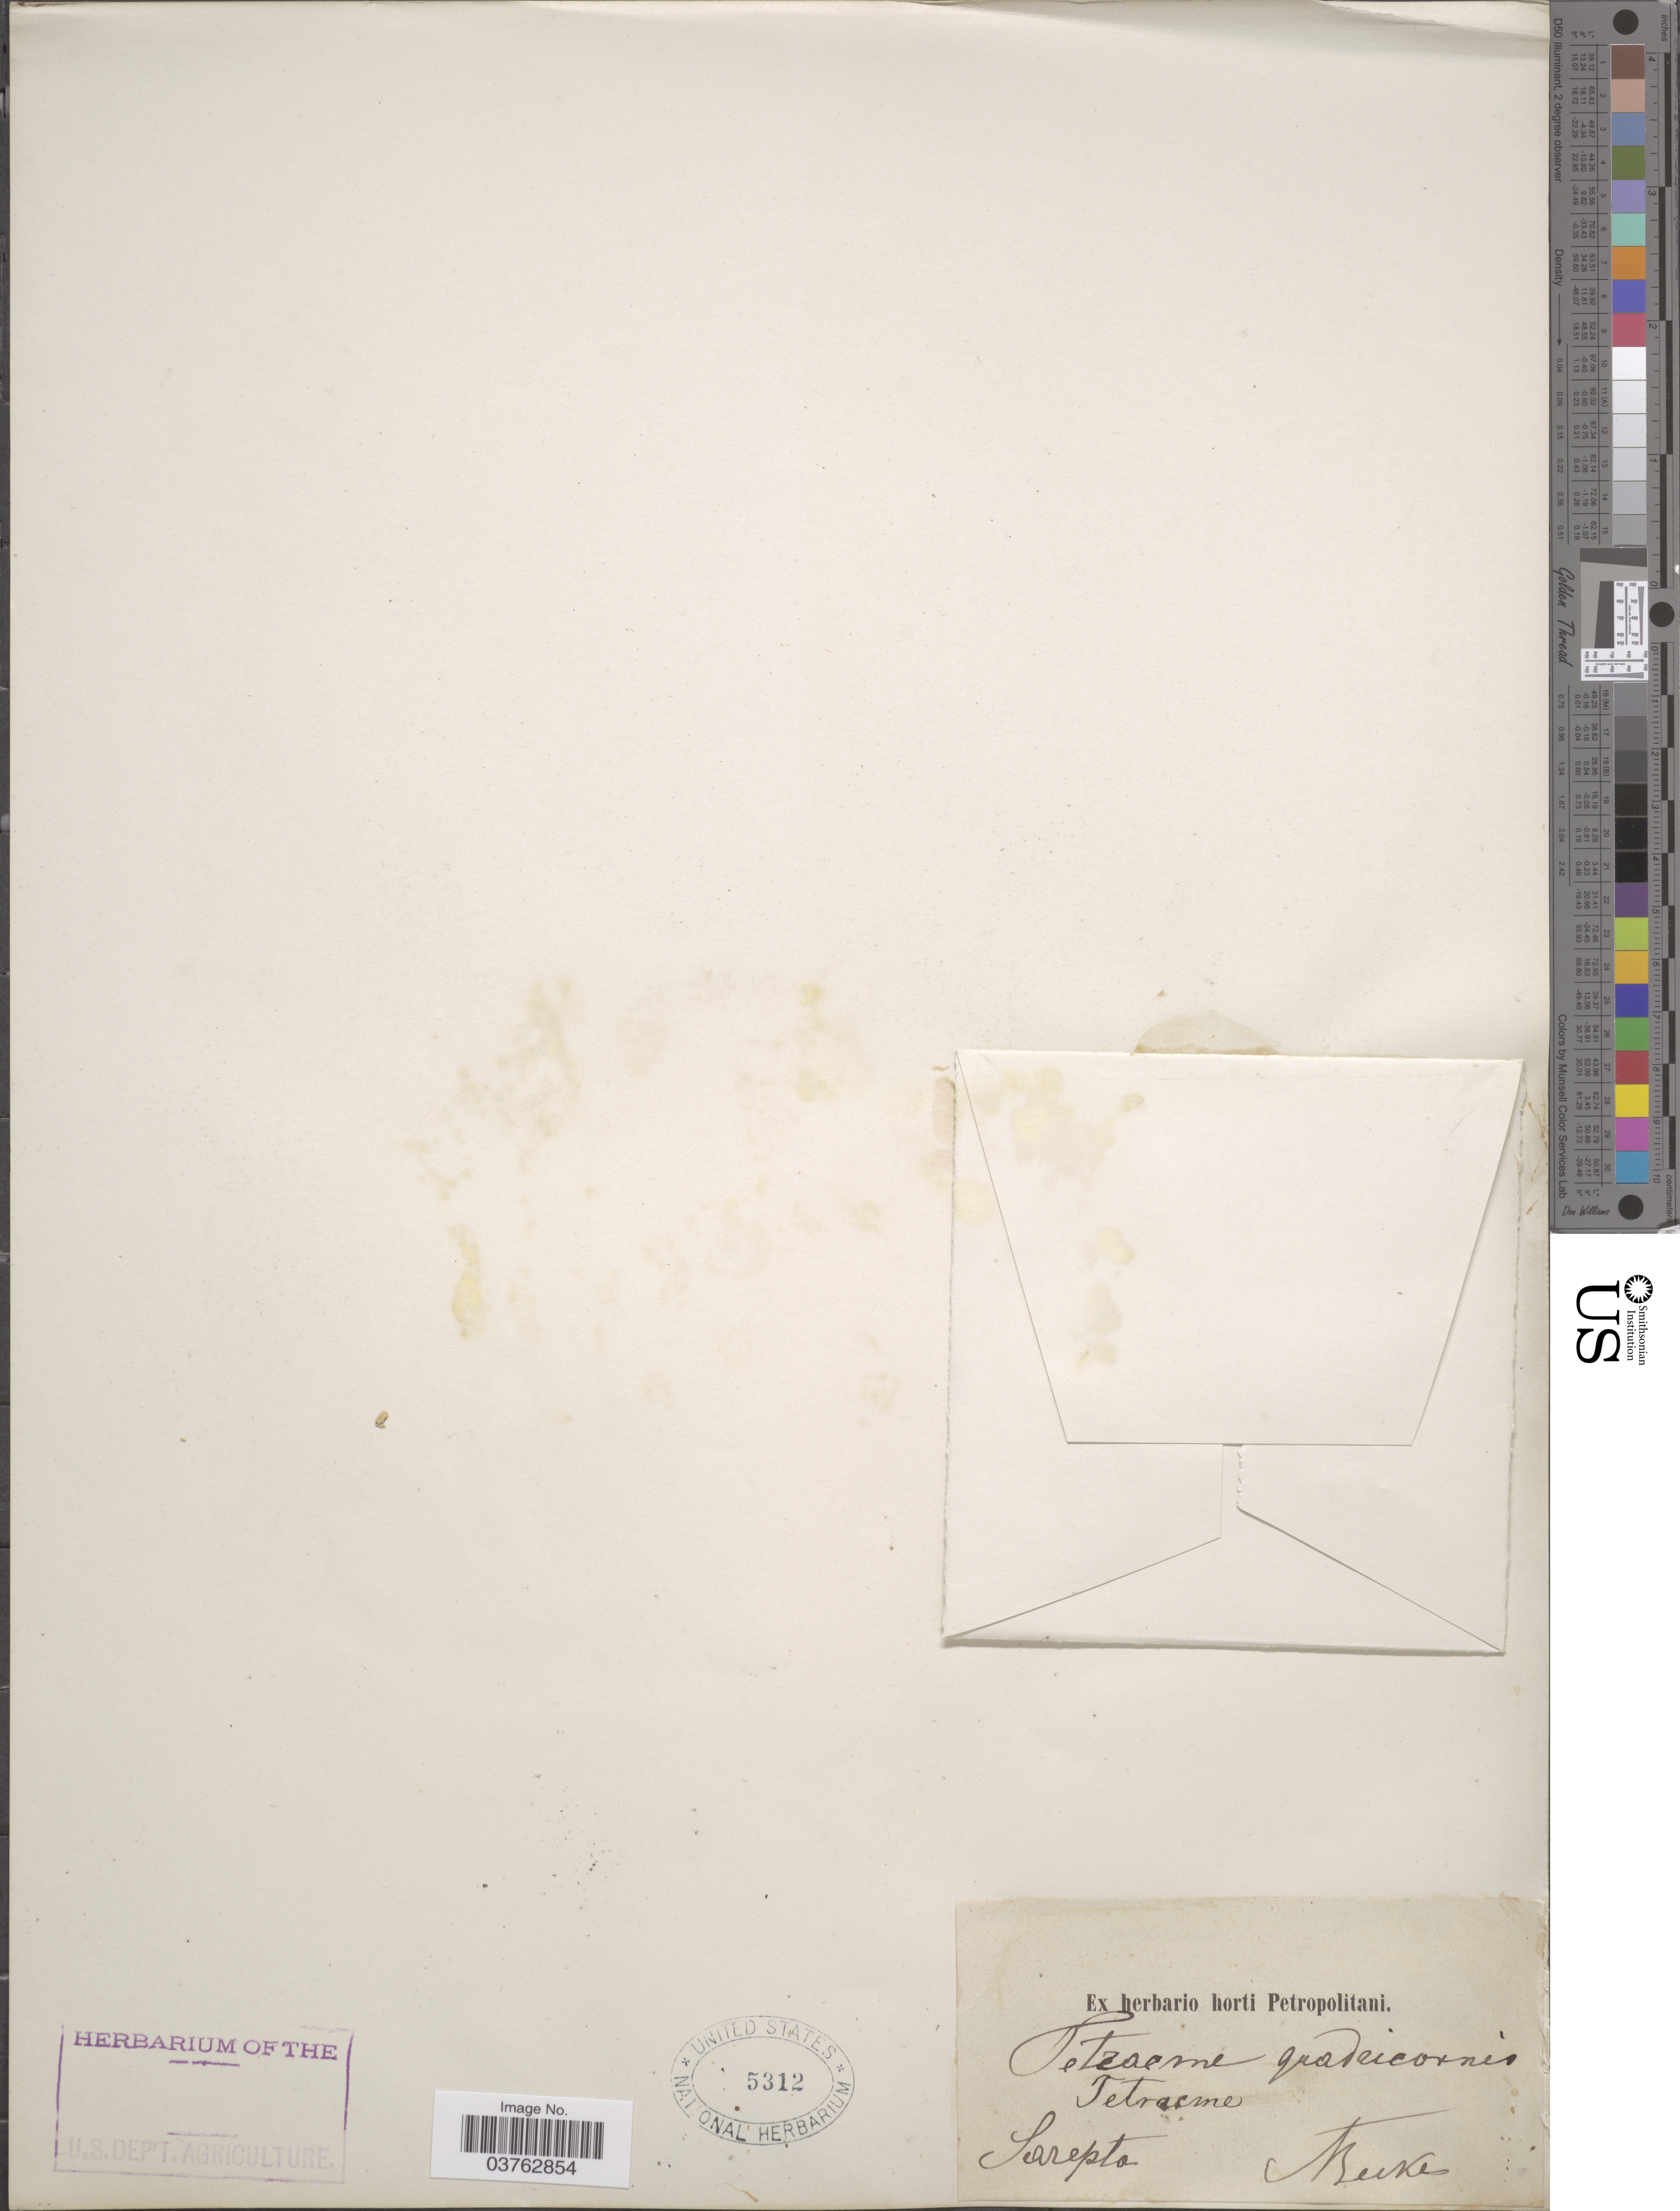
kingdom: Plantae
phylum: Tracheophyta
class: Magnoliopsida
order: Brassicales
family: Brassicaceae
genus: Tetracme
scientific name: Tetracme quadricornis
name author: (Steph. ex Willd.) Bunge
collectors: A. Becker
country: Russian Federation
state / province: Volgograd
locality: Sarepta.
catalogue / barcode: US 5312